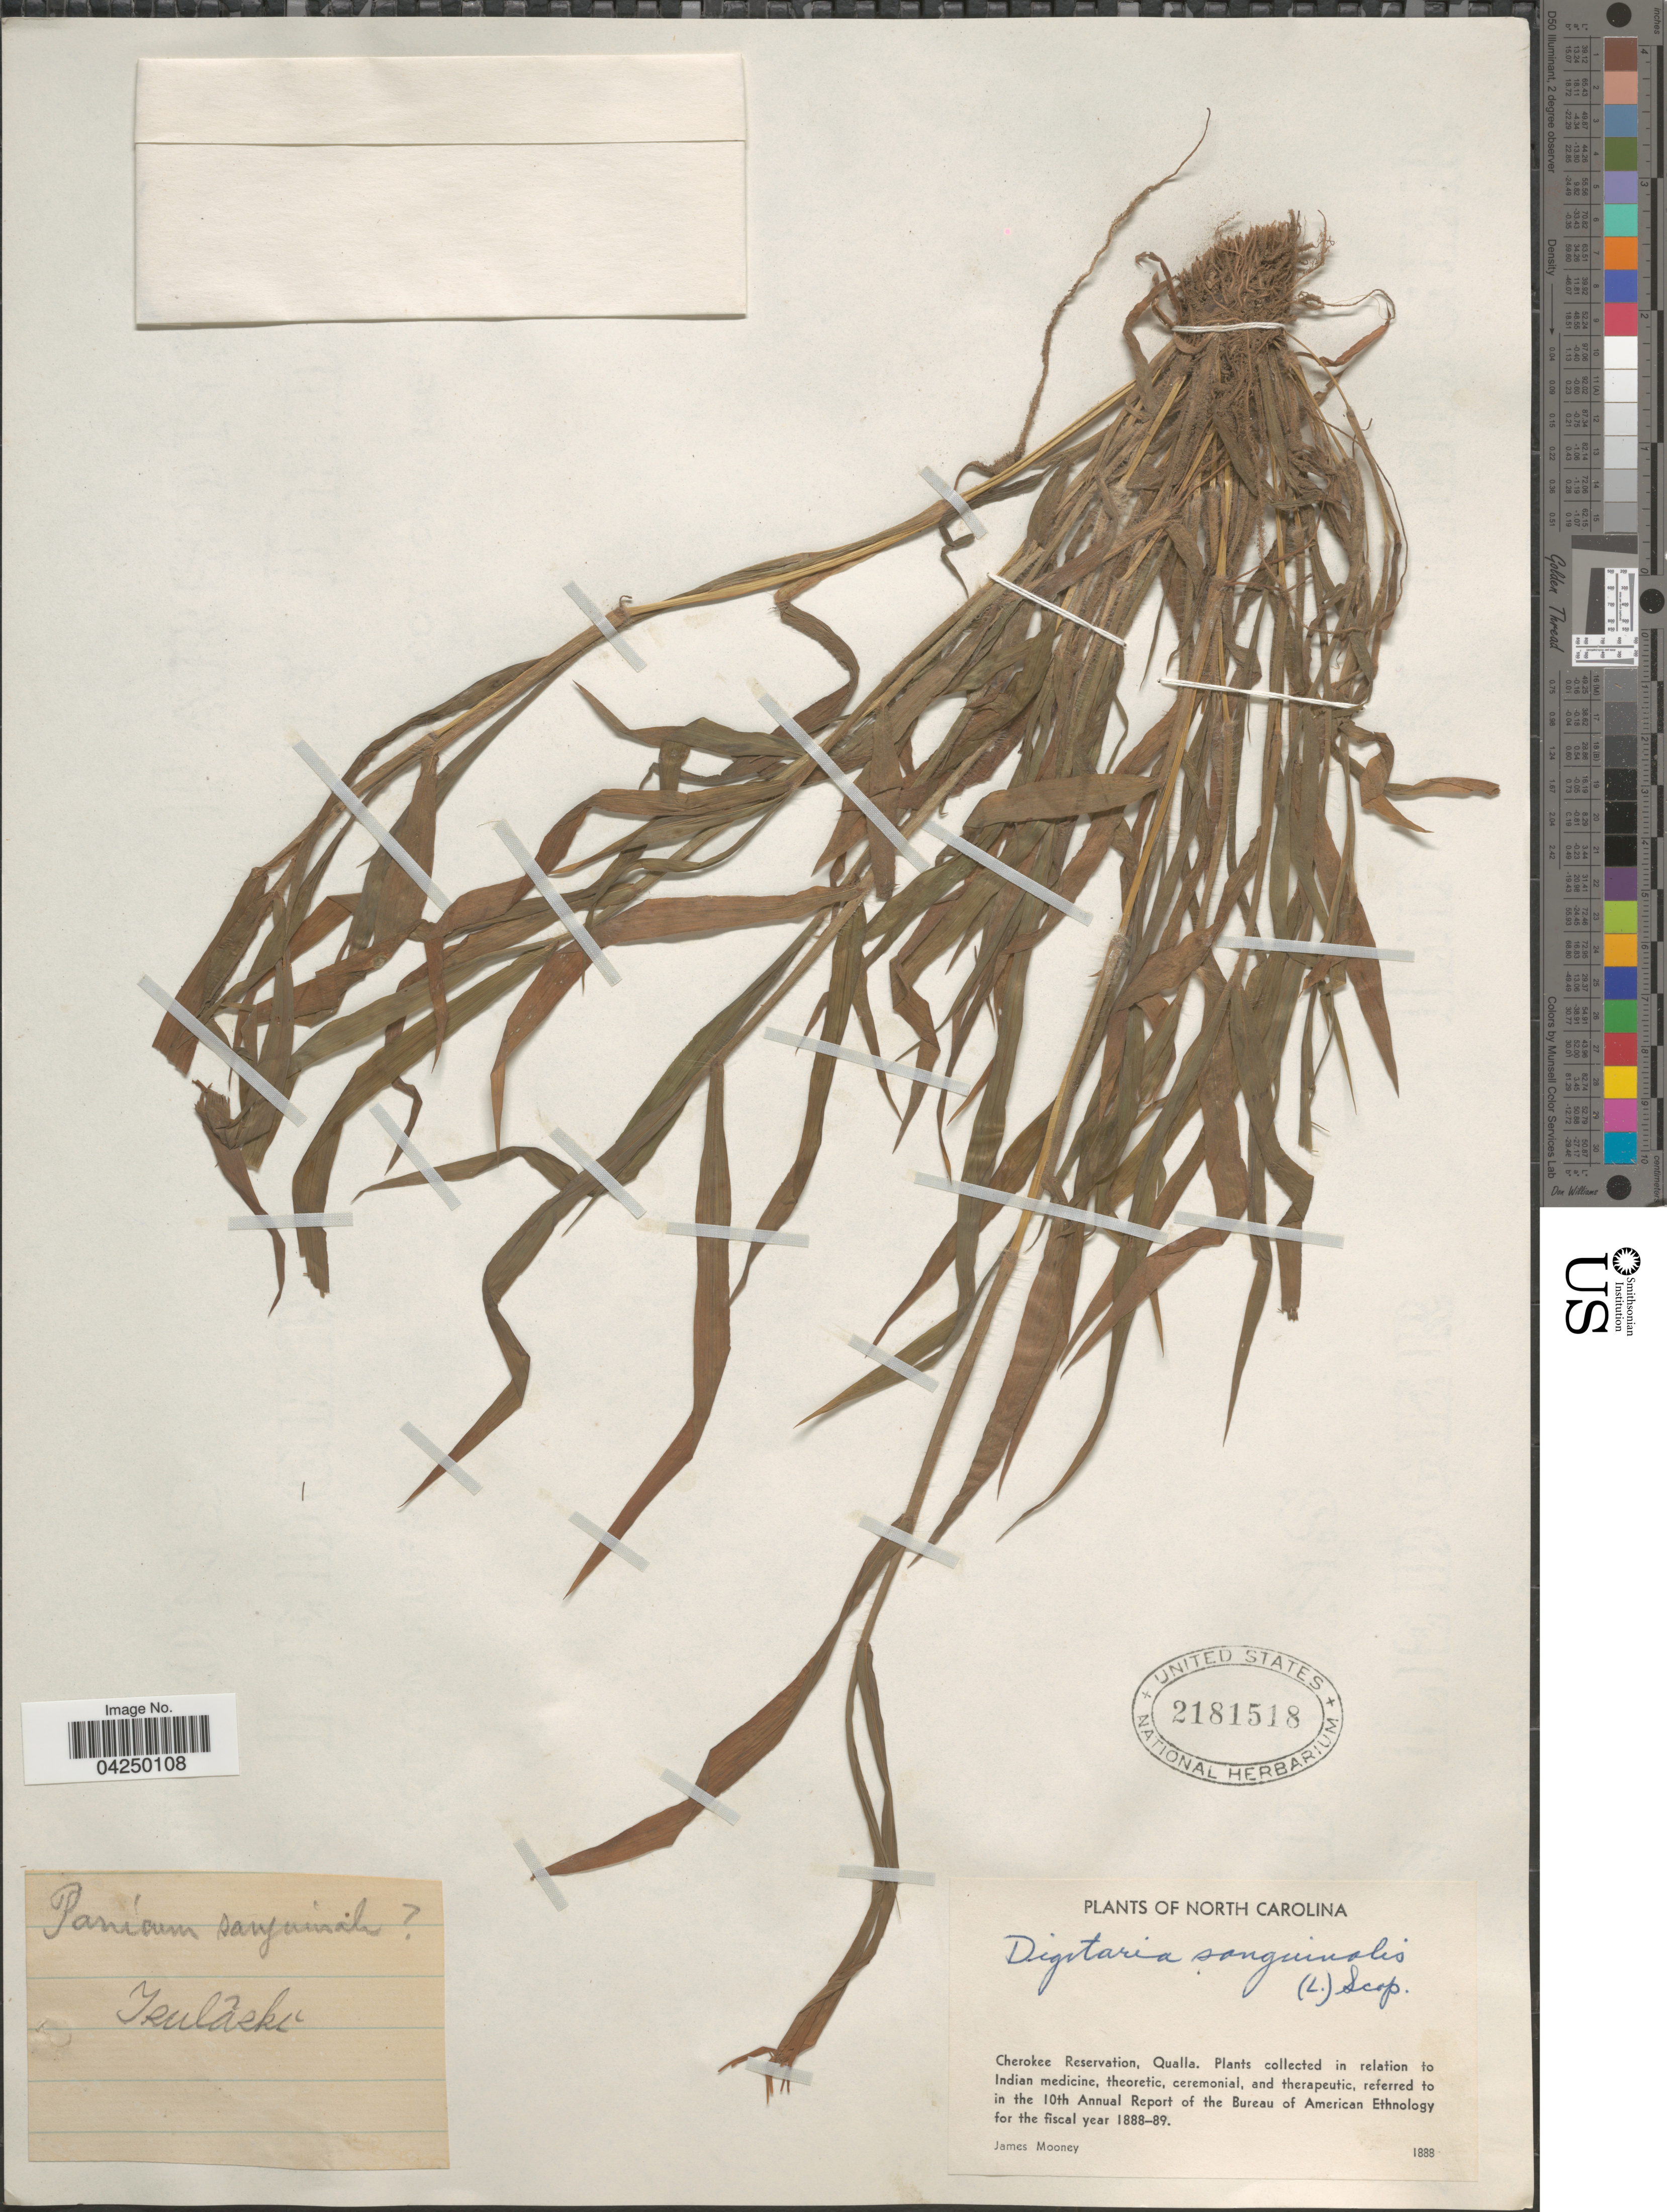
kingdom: Plantae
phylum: Tracheophyta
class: Liliopsida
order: Poales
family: Poaceae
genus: Digitaria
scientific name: Digitaria sanguinalis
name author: (L.) Scop.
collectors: J. Mooney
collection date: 1888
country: United States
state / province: North Carolina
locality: Cherokee Reservation, Qualla.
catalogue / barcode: US 2181518